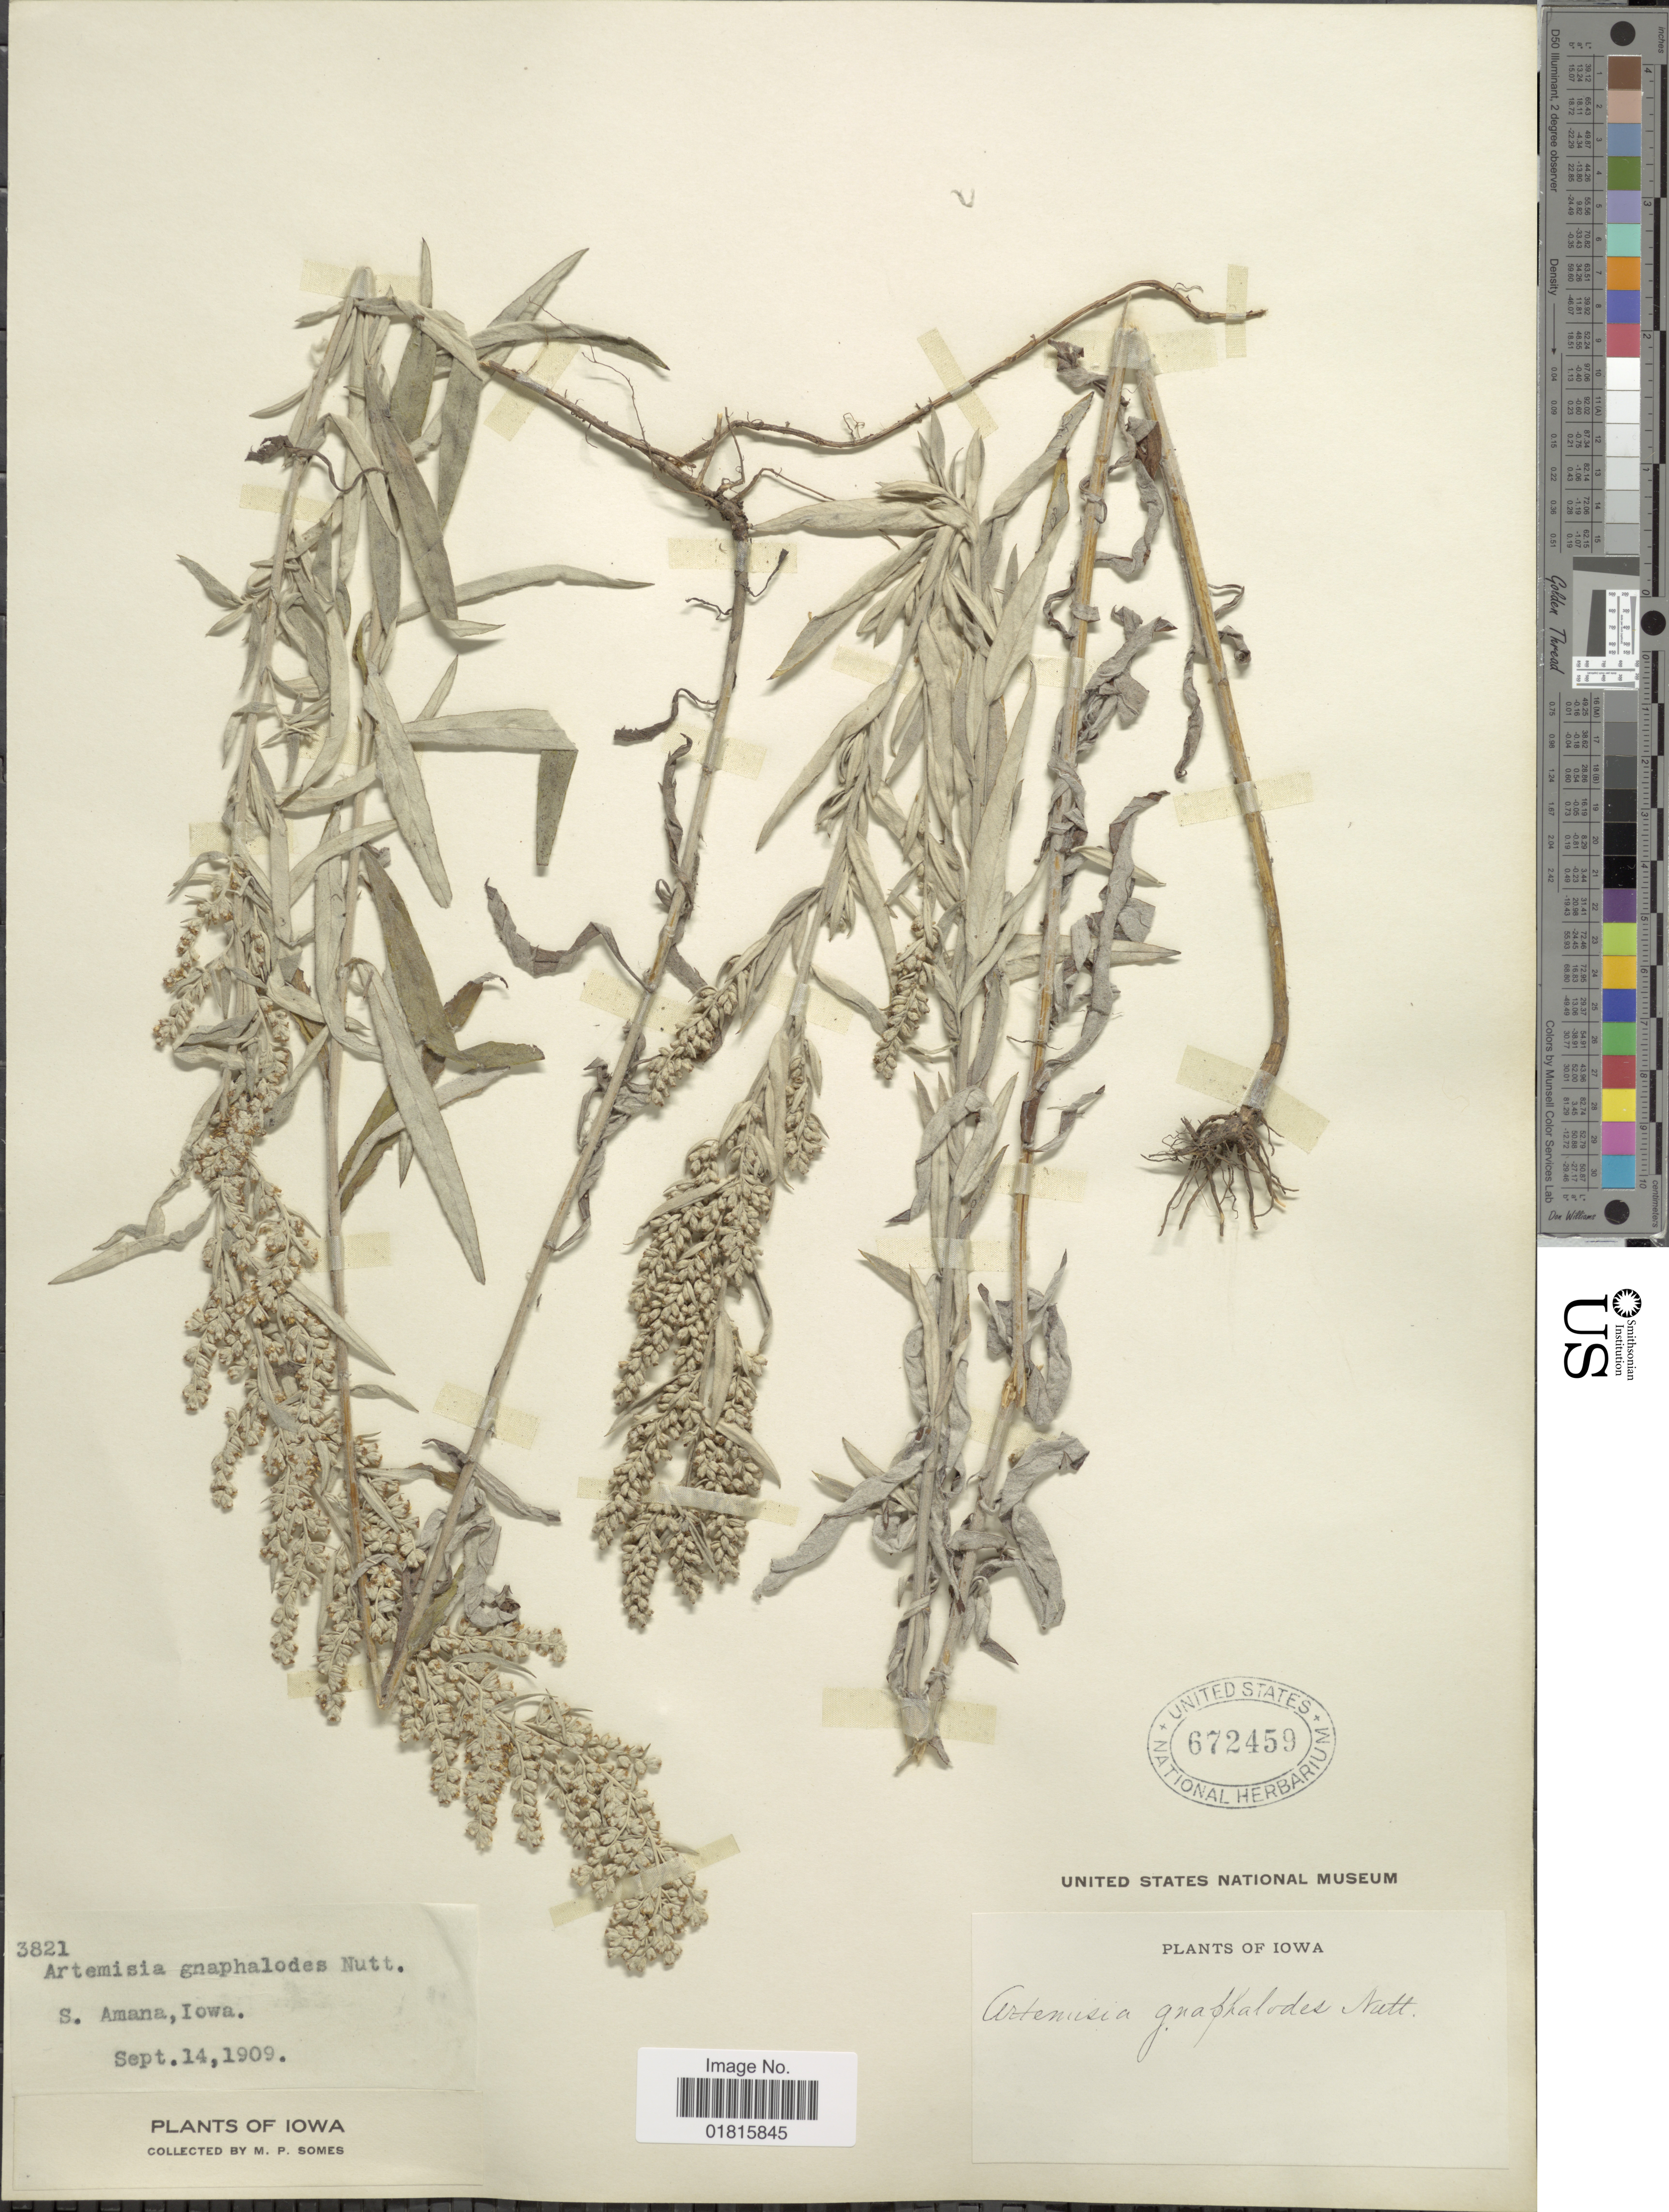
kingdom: Plantae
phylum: Tracheophyta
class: Magnoliopsida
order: Asterales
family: Asteraceae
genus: Artemisia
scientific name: Artemisia gnaphaloides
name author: Nutt.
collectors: M. Somes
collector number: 3821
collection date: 1909-09-14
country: United States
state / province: Iowa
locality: S. Amana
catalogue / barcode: US 672459